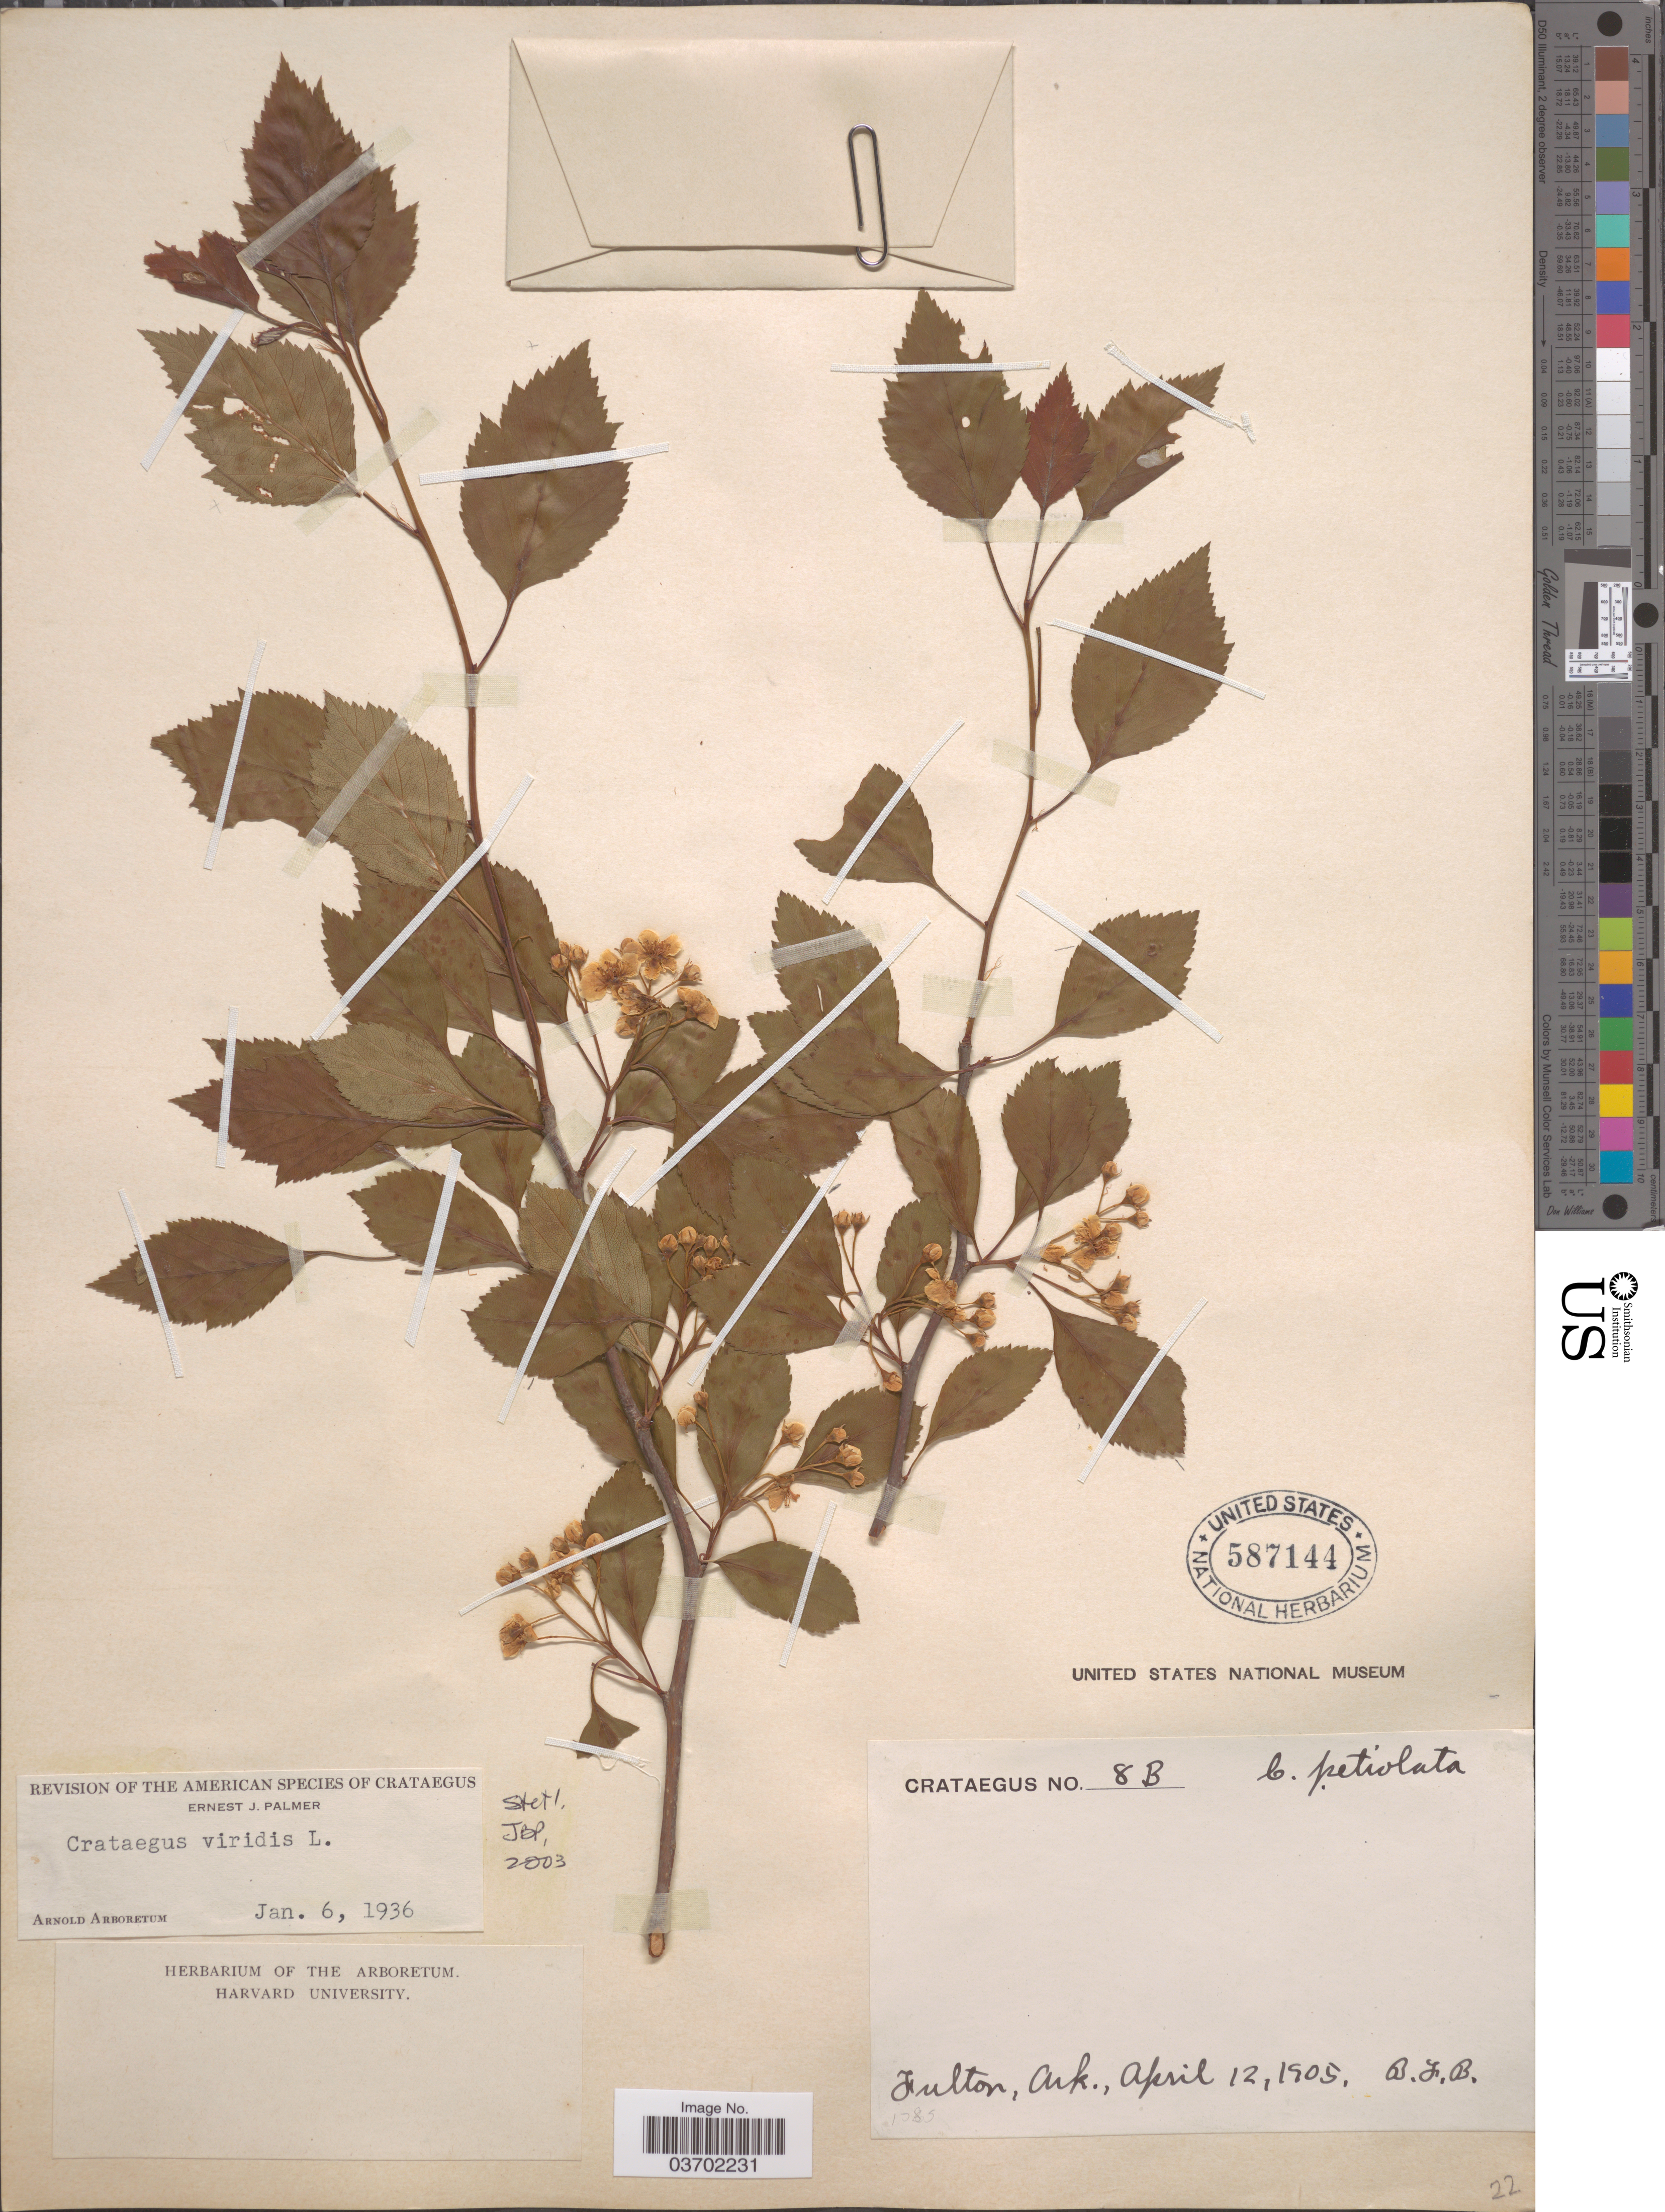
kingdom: Plantae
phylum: Tracheophyta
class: Magnoliopsida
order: Rosales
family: Rosaceae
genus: Crataegus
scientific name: Crataegus viridis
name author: L.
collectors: B. F. B.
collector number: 8B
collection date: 1905-04-12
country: United States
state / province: Arkansas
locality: Fulton.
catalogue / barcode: US 587144